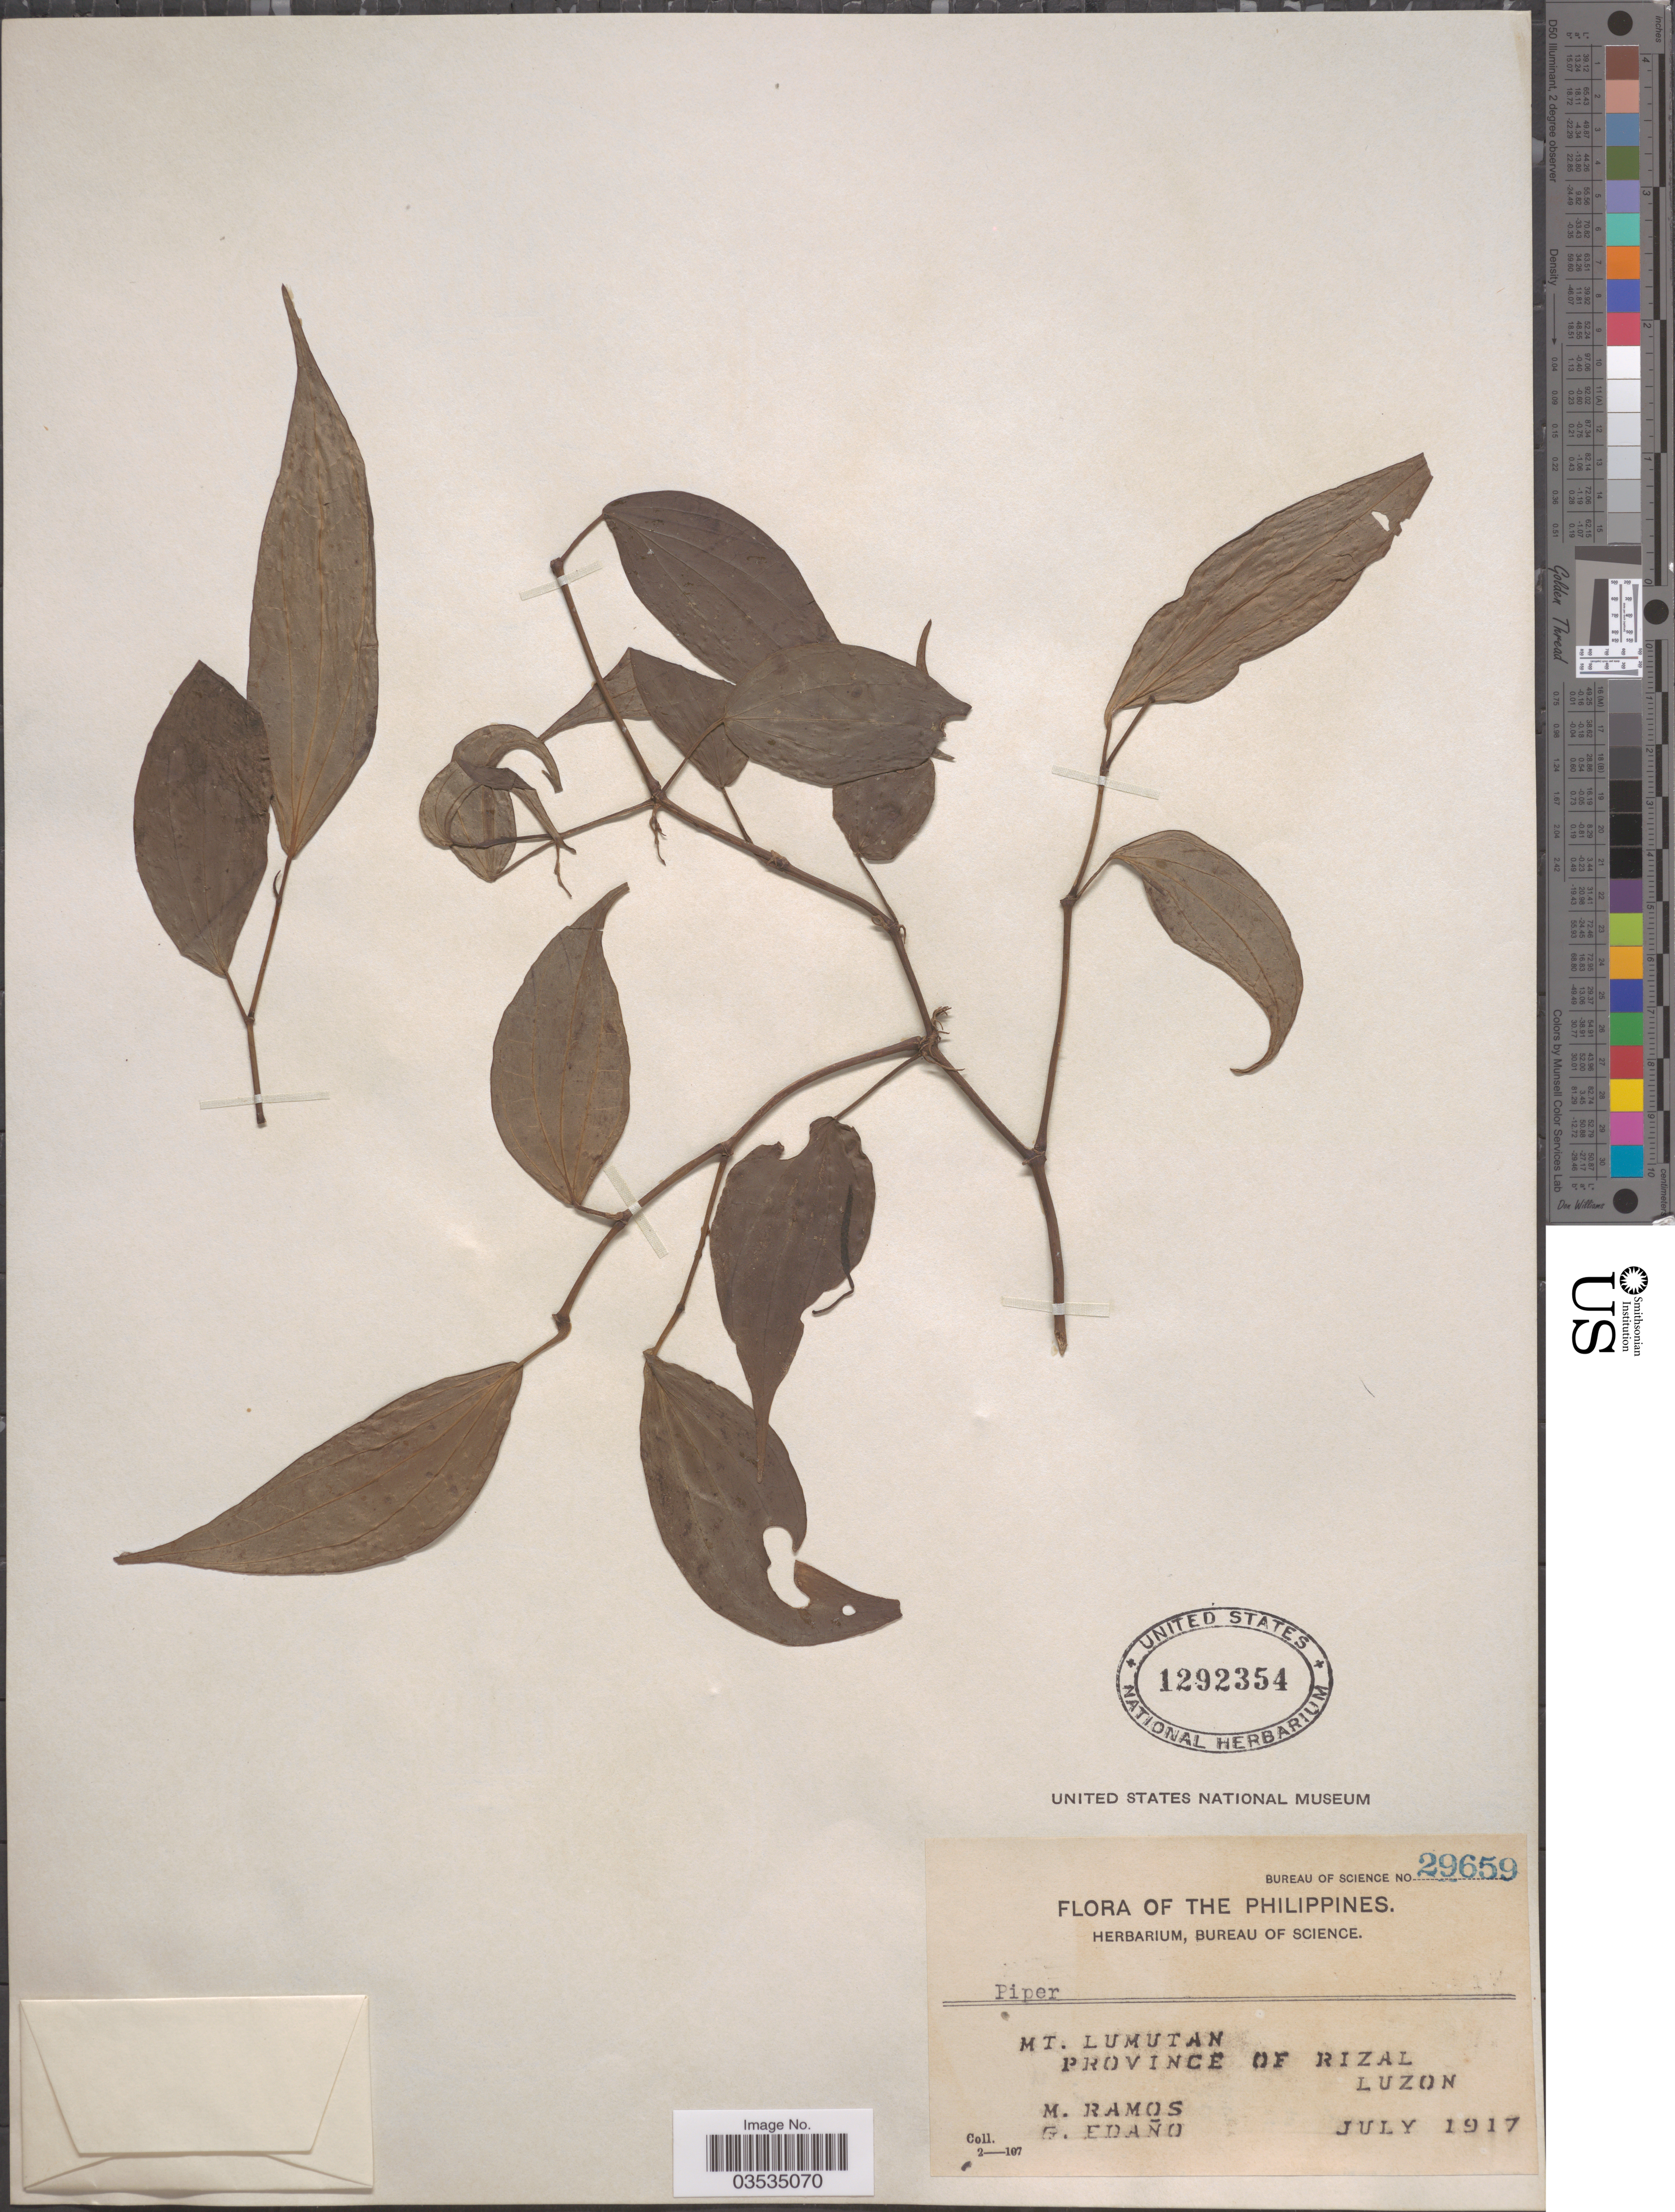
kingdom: Plantae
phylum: Tracheophyta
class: Magnoliopsida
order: Piperales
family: Piperaceae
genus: Piper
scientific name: Piper sp.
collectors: M. Ramos & G. Edaño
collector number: Bureau of Science 29659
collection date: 1917-07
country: Philippines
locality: Mt. Lumutan, Province of Rizal, Luzon.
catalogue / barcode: US 1292354